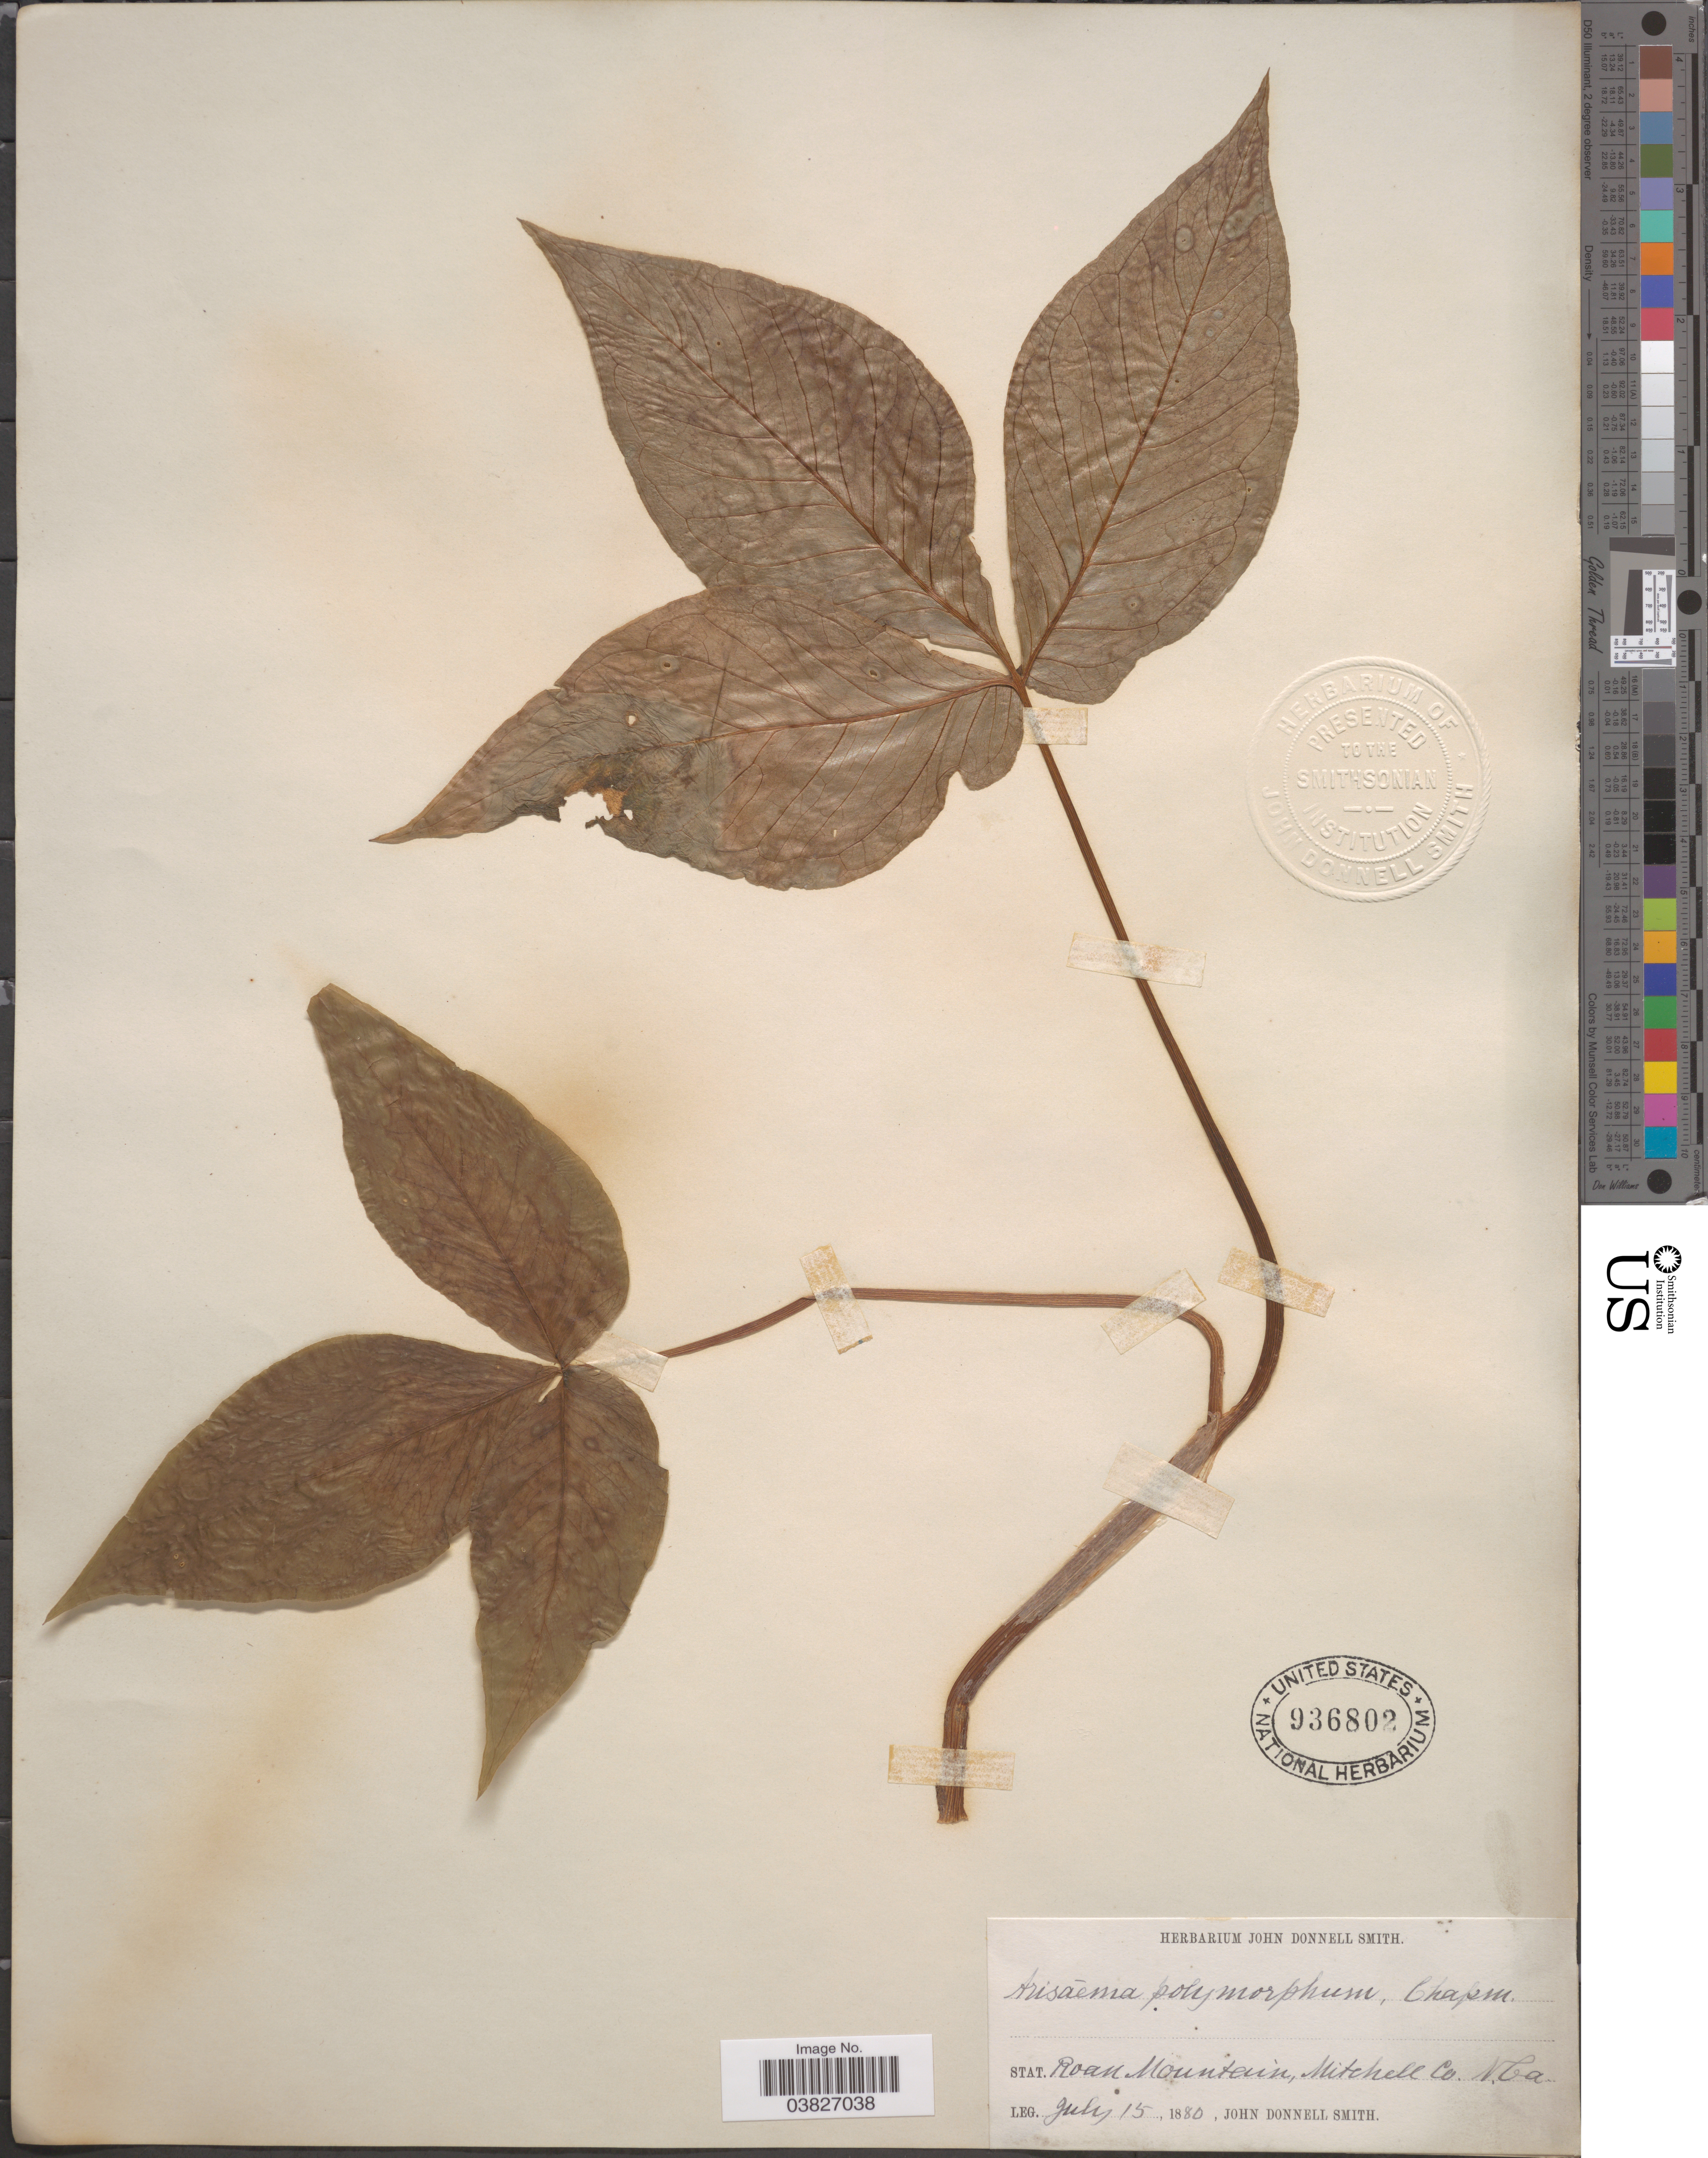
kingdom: Plantae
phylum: Tracheophyta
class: Liliopsida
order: Alismatales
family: Araceae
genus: Arisaema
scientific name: Arisaema quinatum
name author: (Nutt.) Schott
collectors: J. Donnell Smith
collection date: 1880-07-15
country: United States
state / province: North Carolina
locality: Stat. Roan Mountain, Mitchell Co.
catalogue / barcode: US 936802